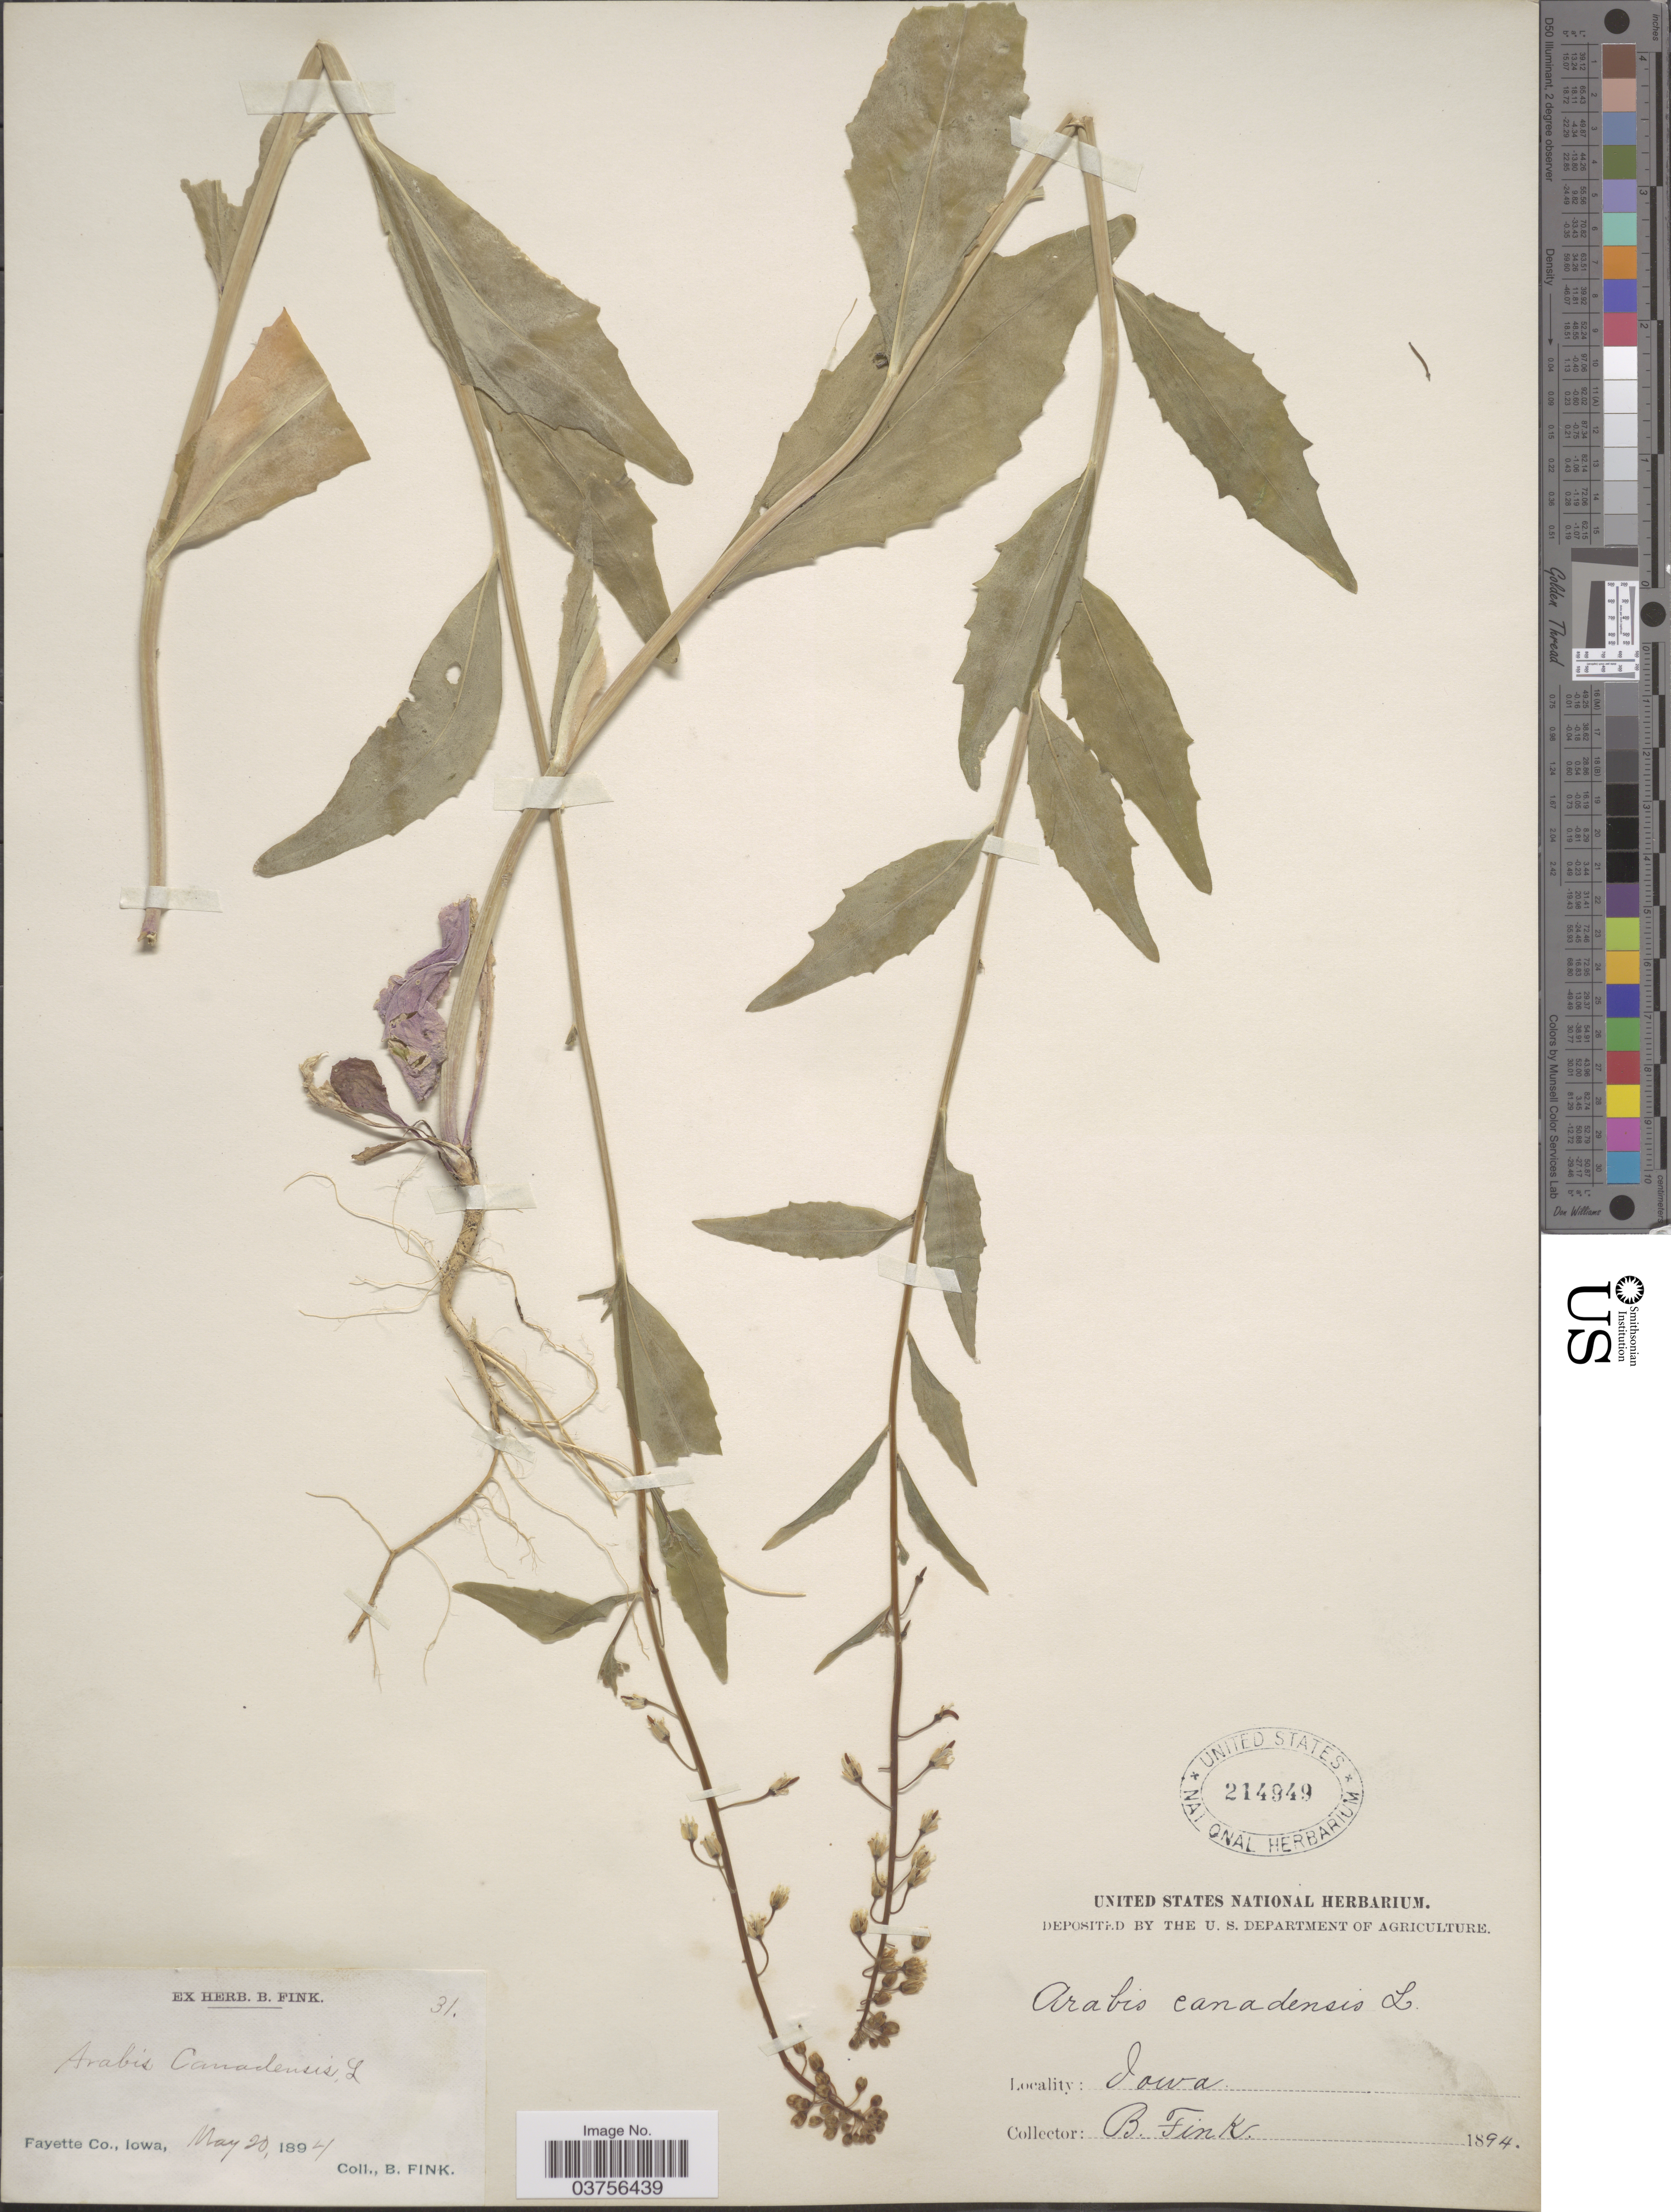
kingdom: Plantae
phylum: Tracheophyta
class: Magnoliopsida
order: Brassicales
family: Brassicaceae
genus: Arabis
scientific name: Arabis canadensis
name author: L.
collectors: B. Fink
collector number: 31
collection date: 1894-05-20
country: United States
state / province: Iowa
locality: Fayette Co.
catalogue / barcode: US 214949